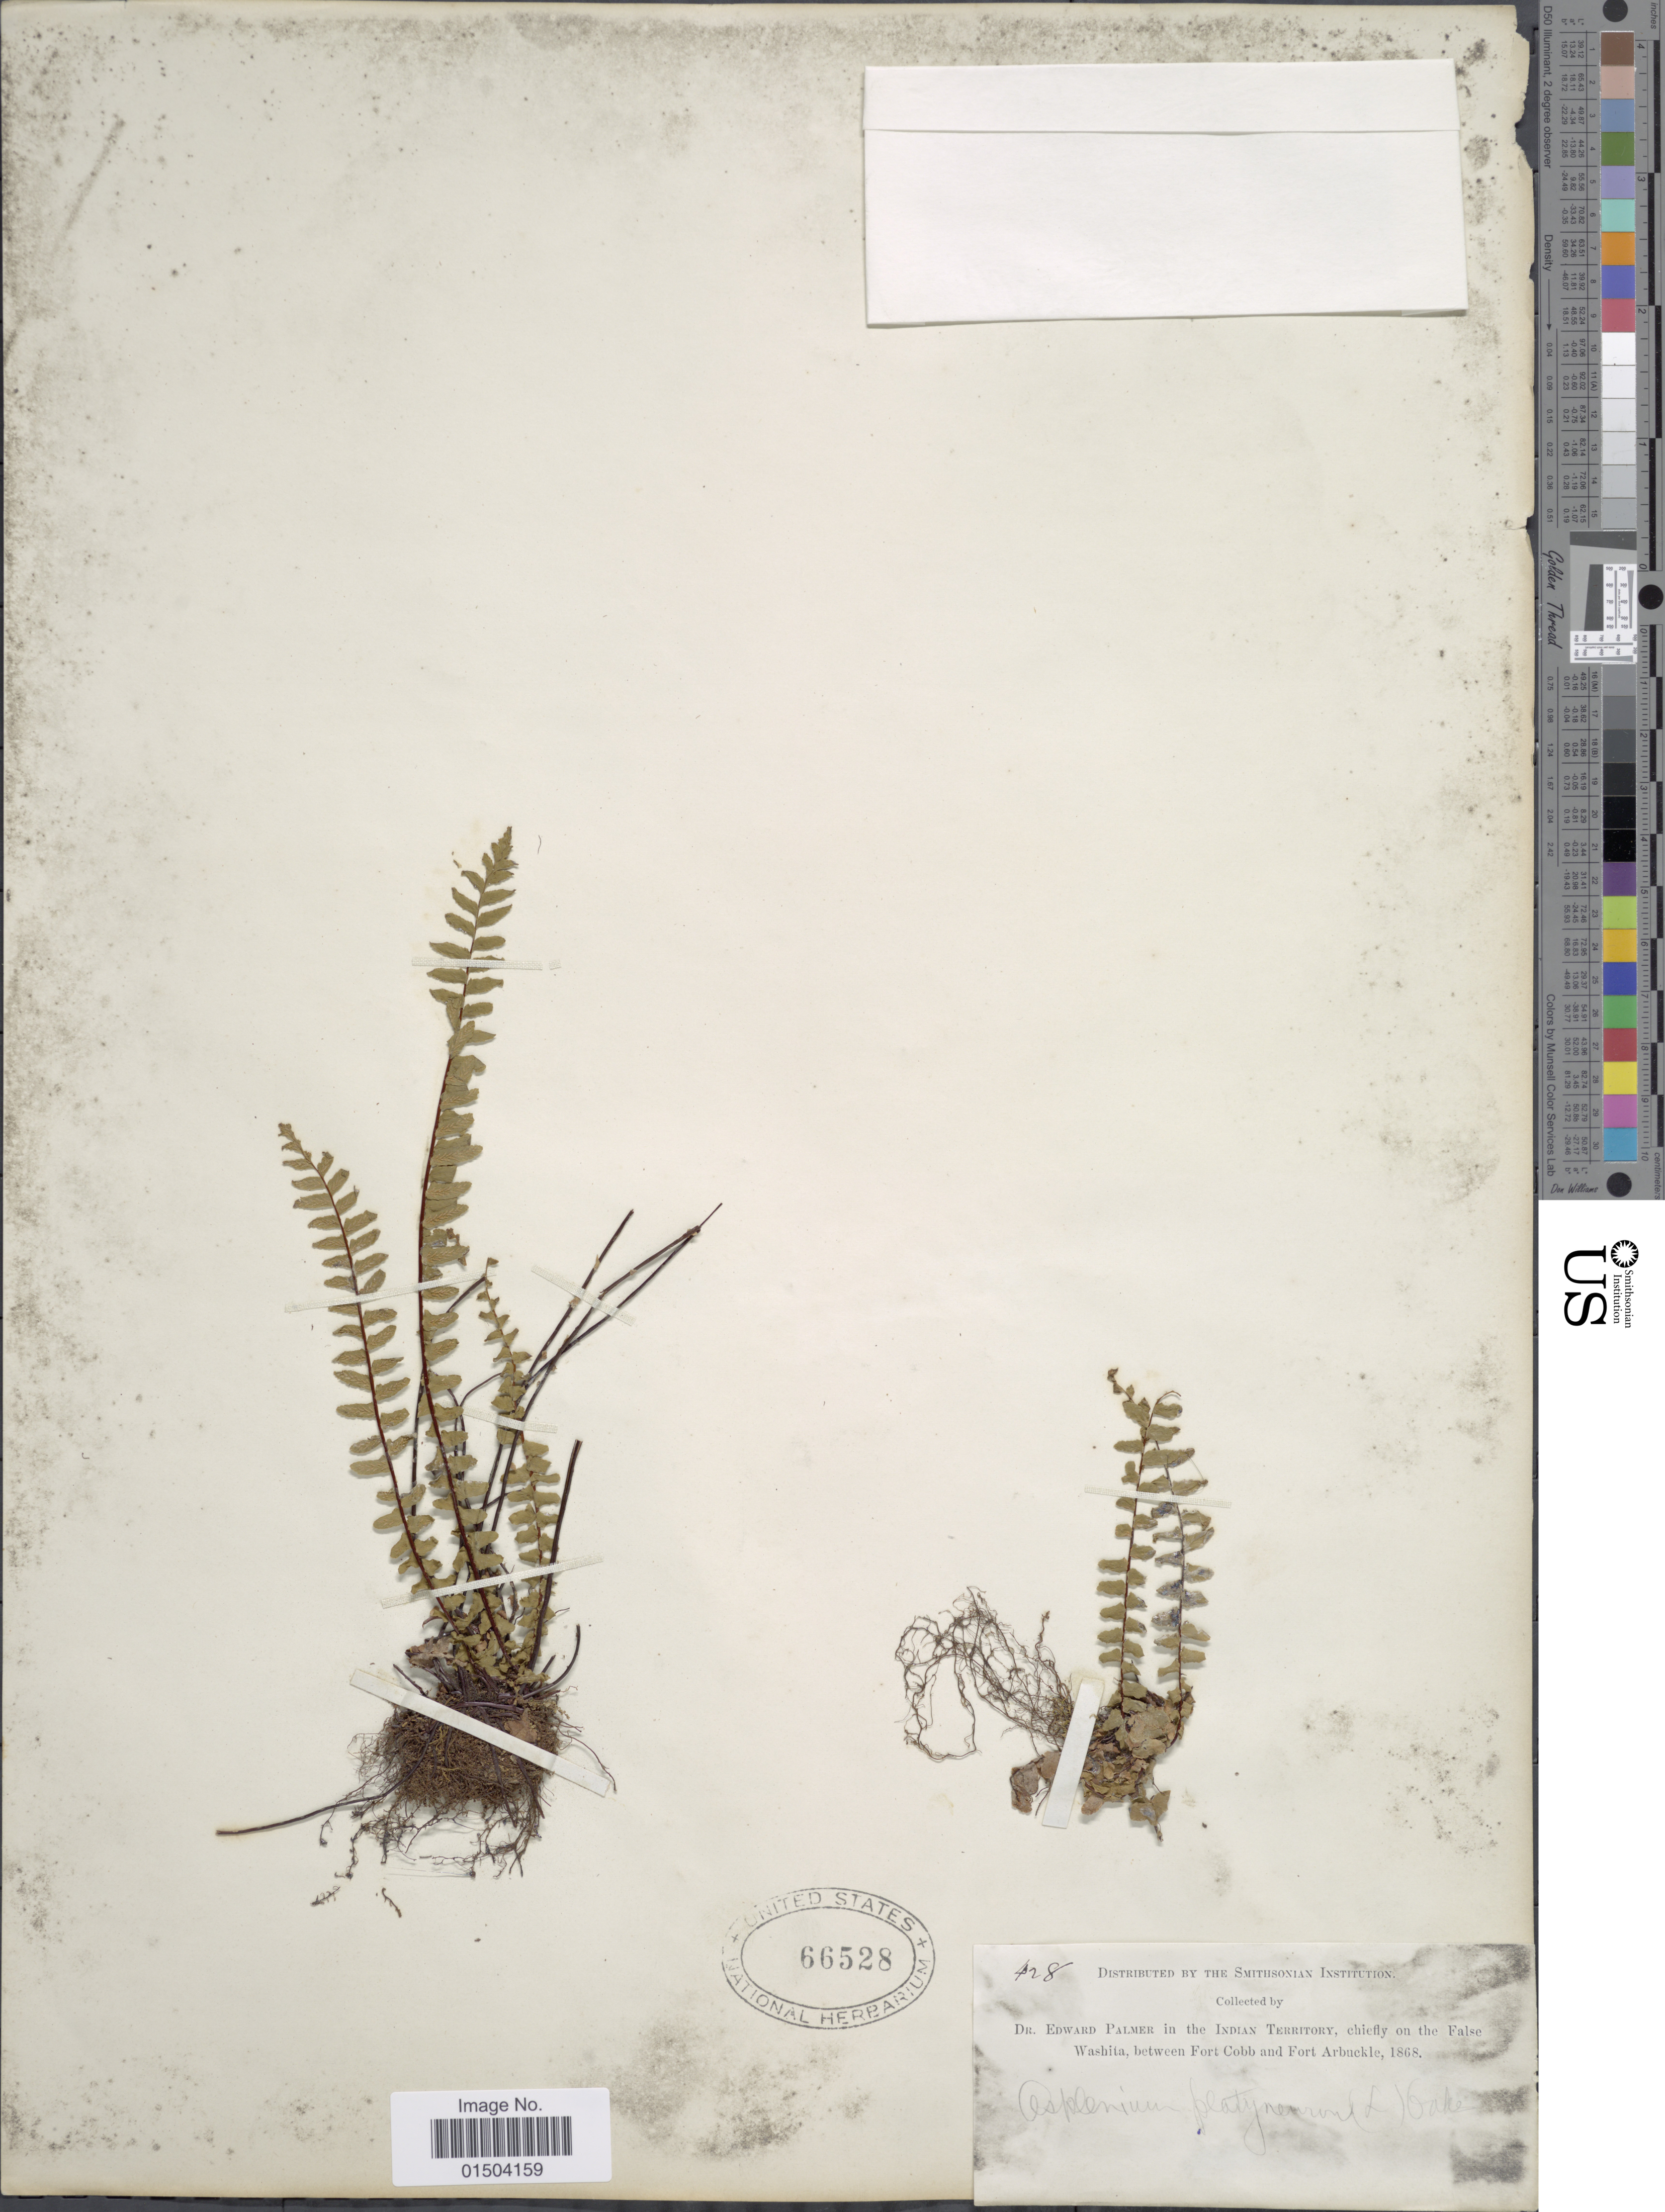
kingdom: Plantae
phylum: Tracheophyta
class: Polypodiopsida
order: Polypodiales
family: Aspleniaceae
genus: Asplenium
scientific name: Asplenium platyneuron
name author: (L.) Britton, Stearns & Poggenb.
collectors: E. Palmer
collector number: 428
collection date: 1868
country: United States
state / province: Oklahoma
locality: Indian Territory.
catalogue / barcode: US 66528